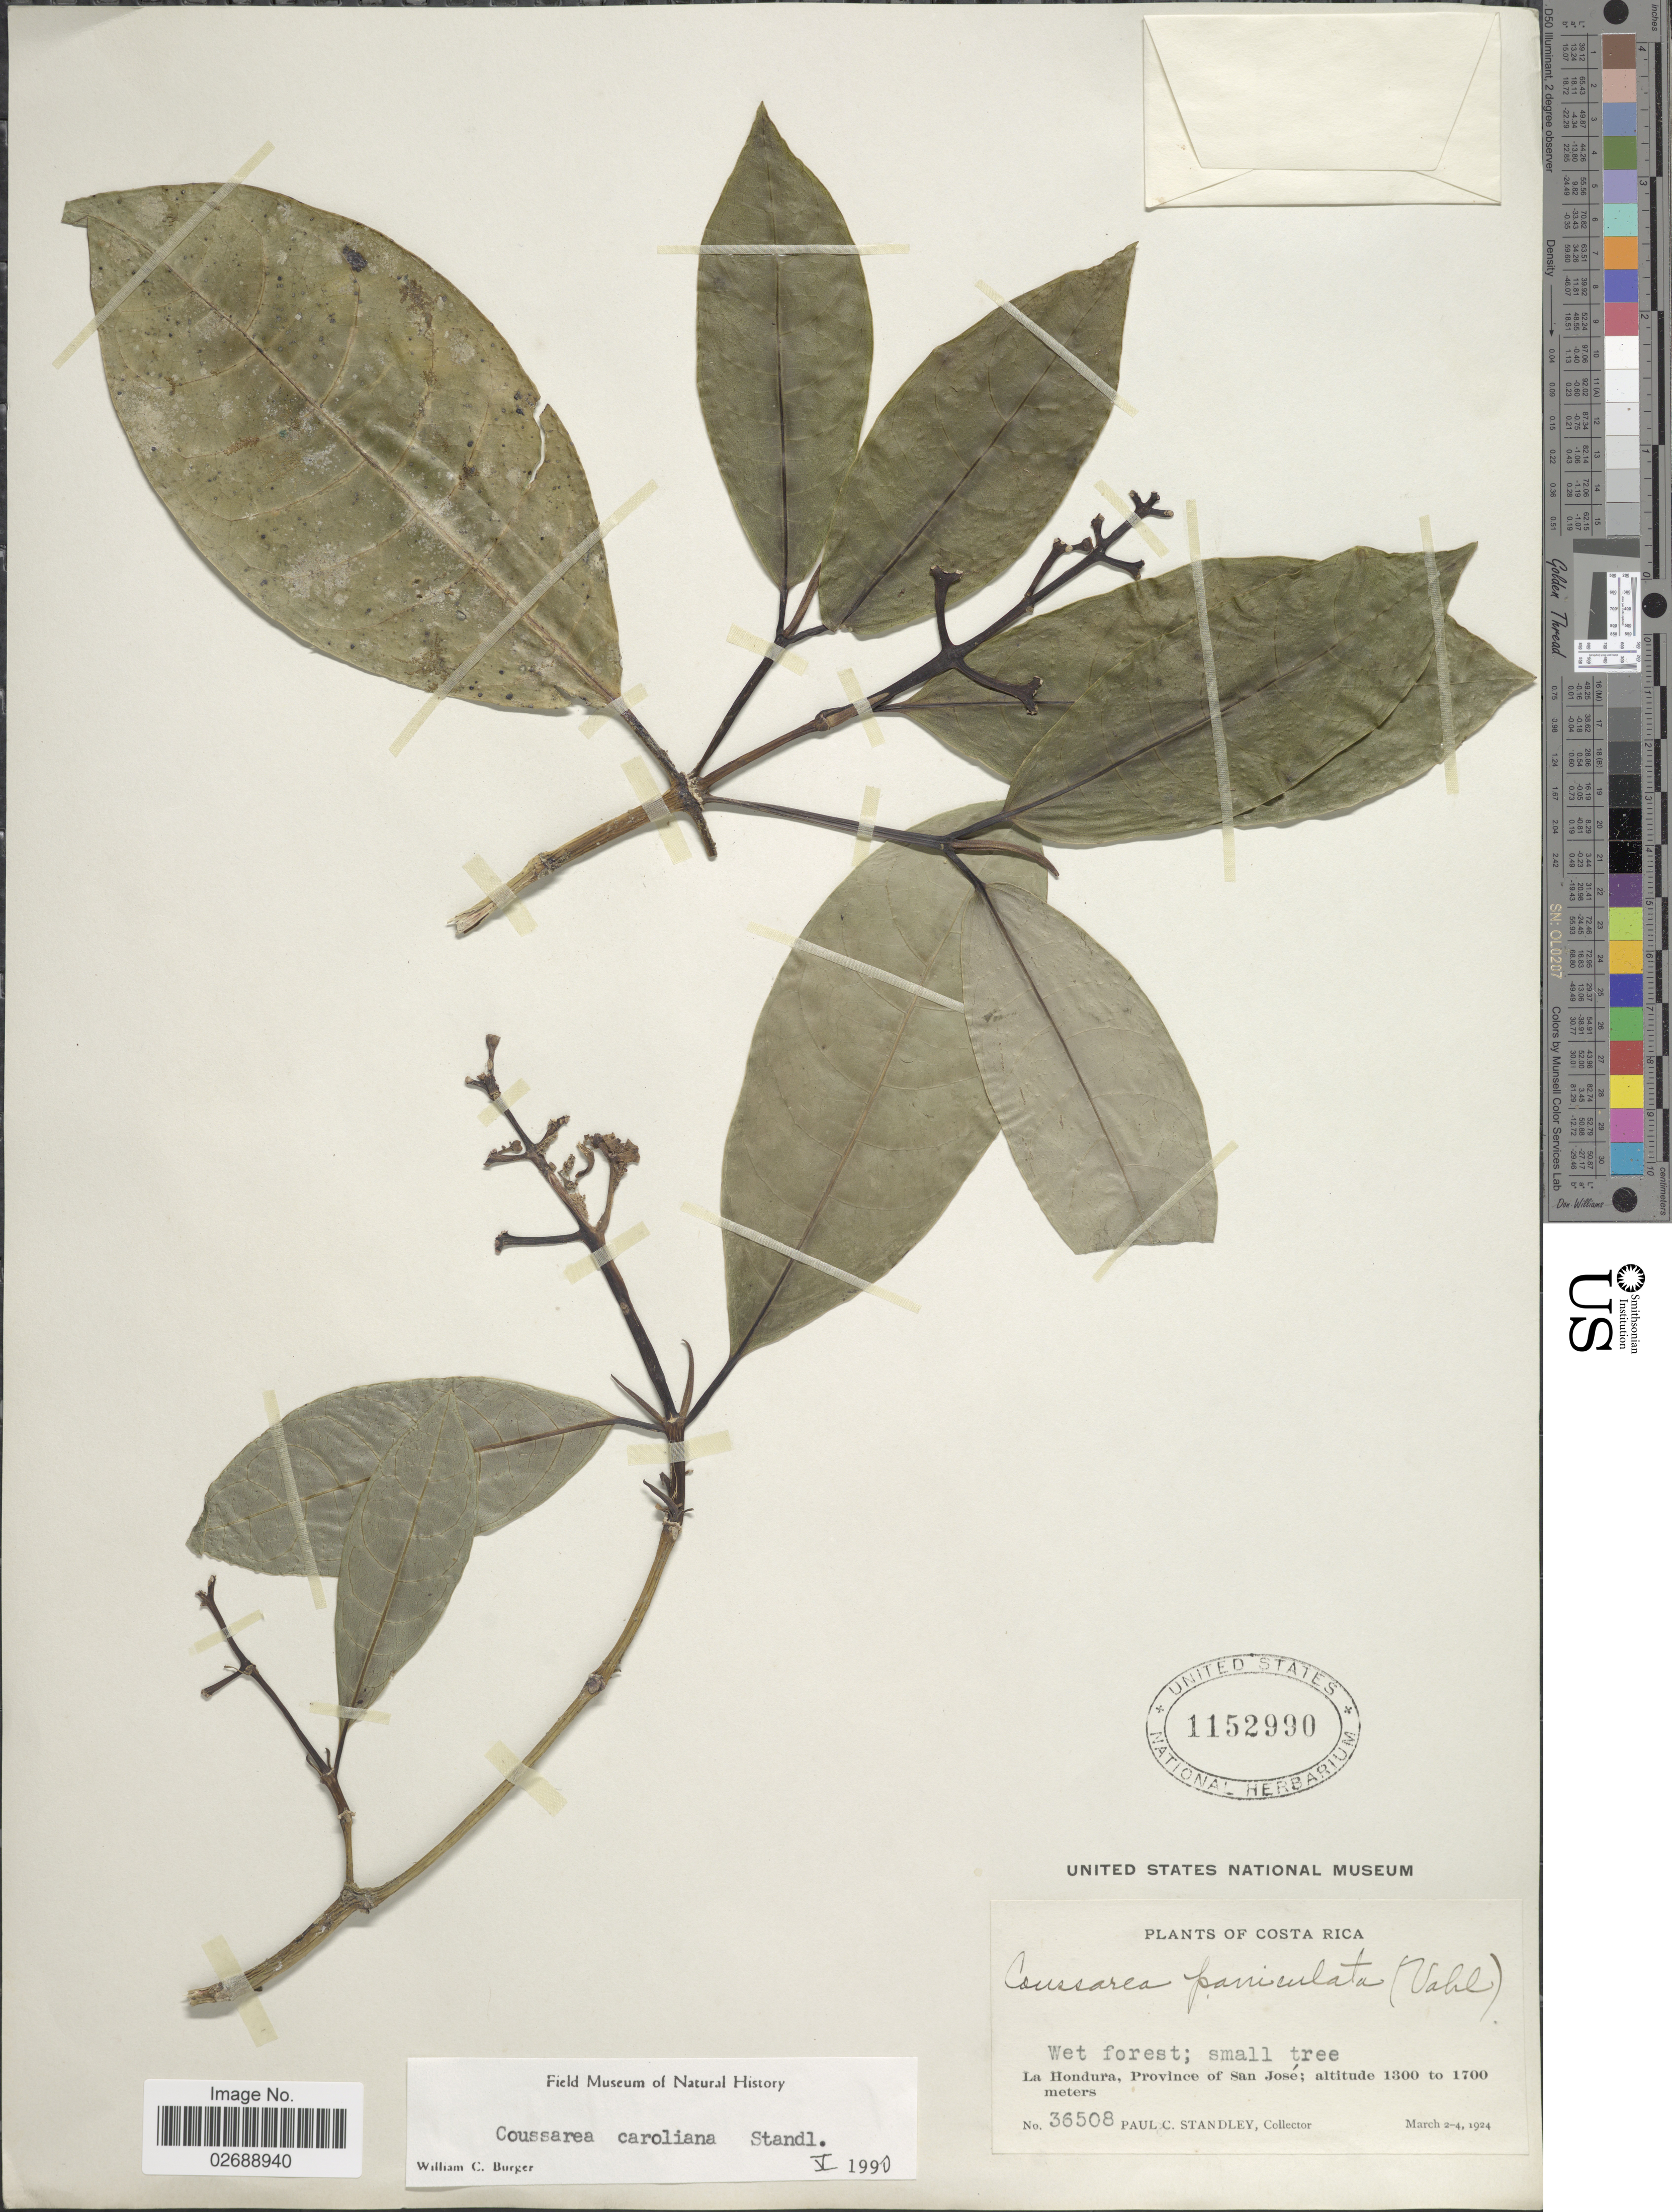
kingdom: Plantae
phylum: Tracheophyta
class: Magnoliopsida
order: Gentianales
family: Rubiaceae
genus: Coussarea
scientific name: Coussarea caroliana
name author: Standl.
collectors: P. C. Standley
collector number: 36508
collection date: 1924-03-02/1924-03-04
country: Costa Rica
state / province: San José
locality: La Hondura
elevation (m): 1300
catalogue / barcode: US 1152990